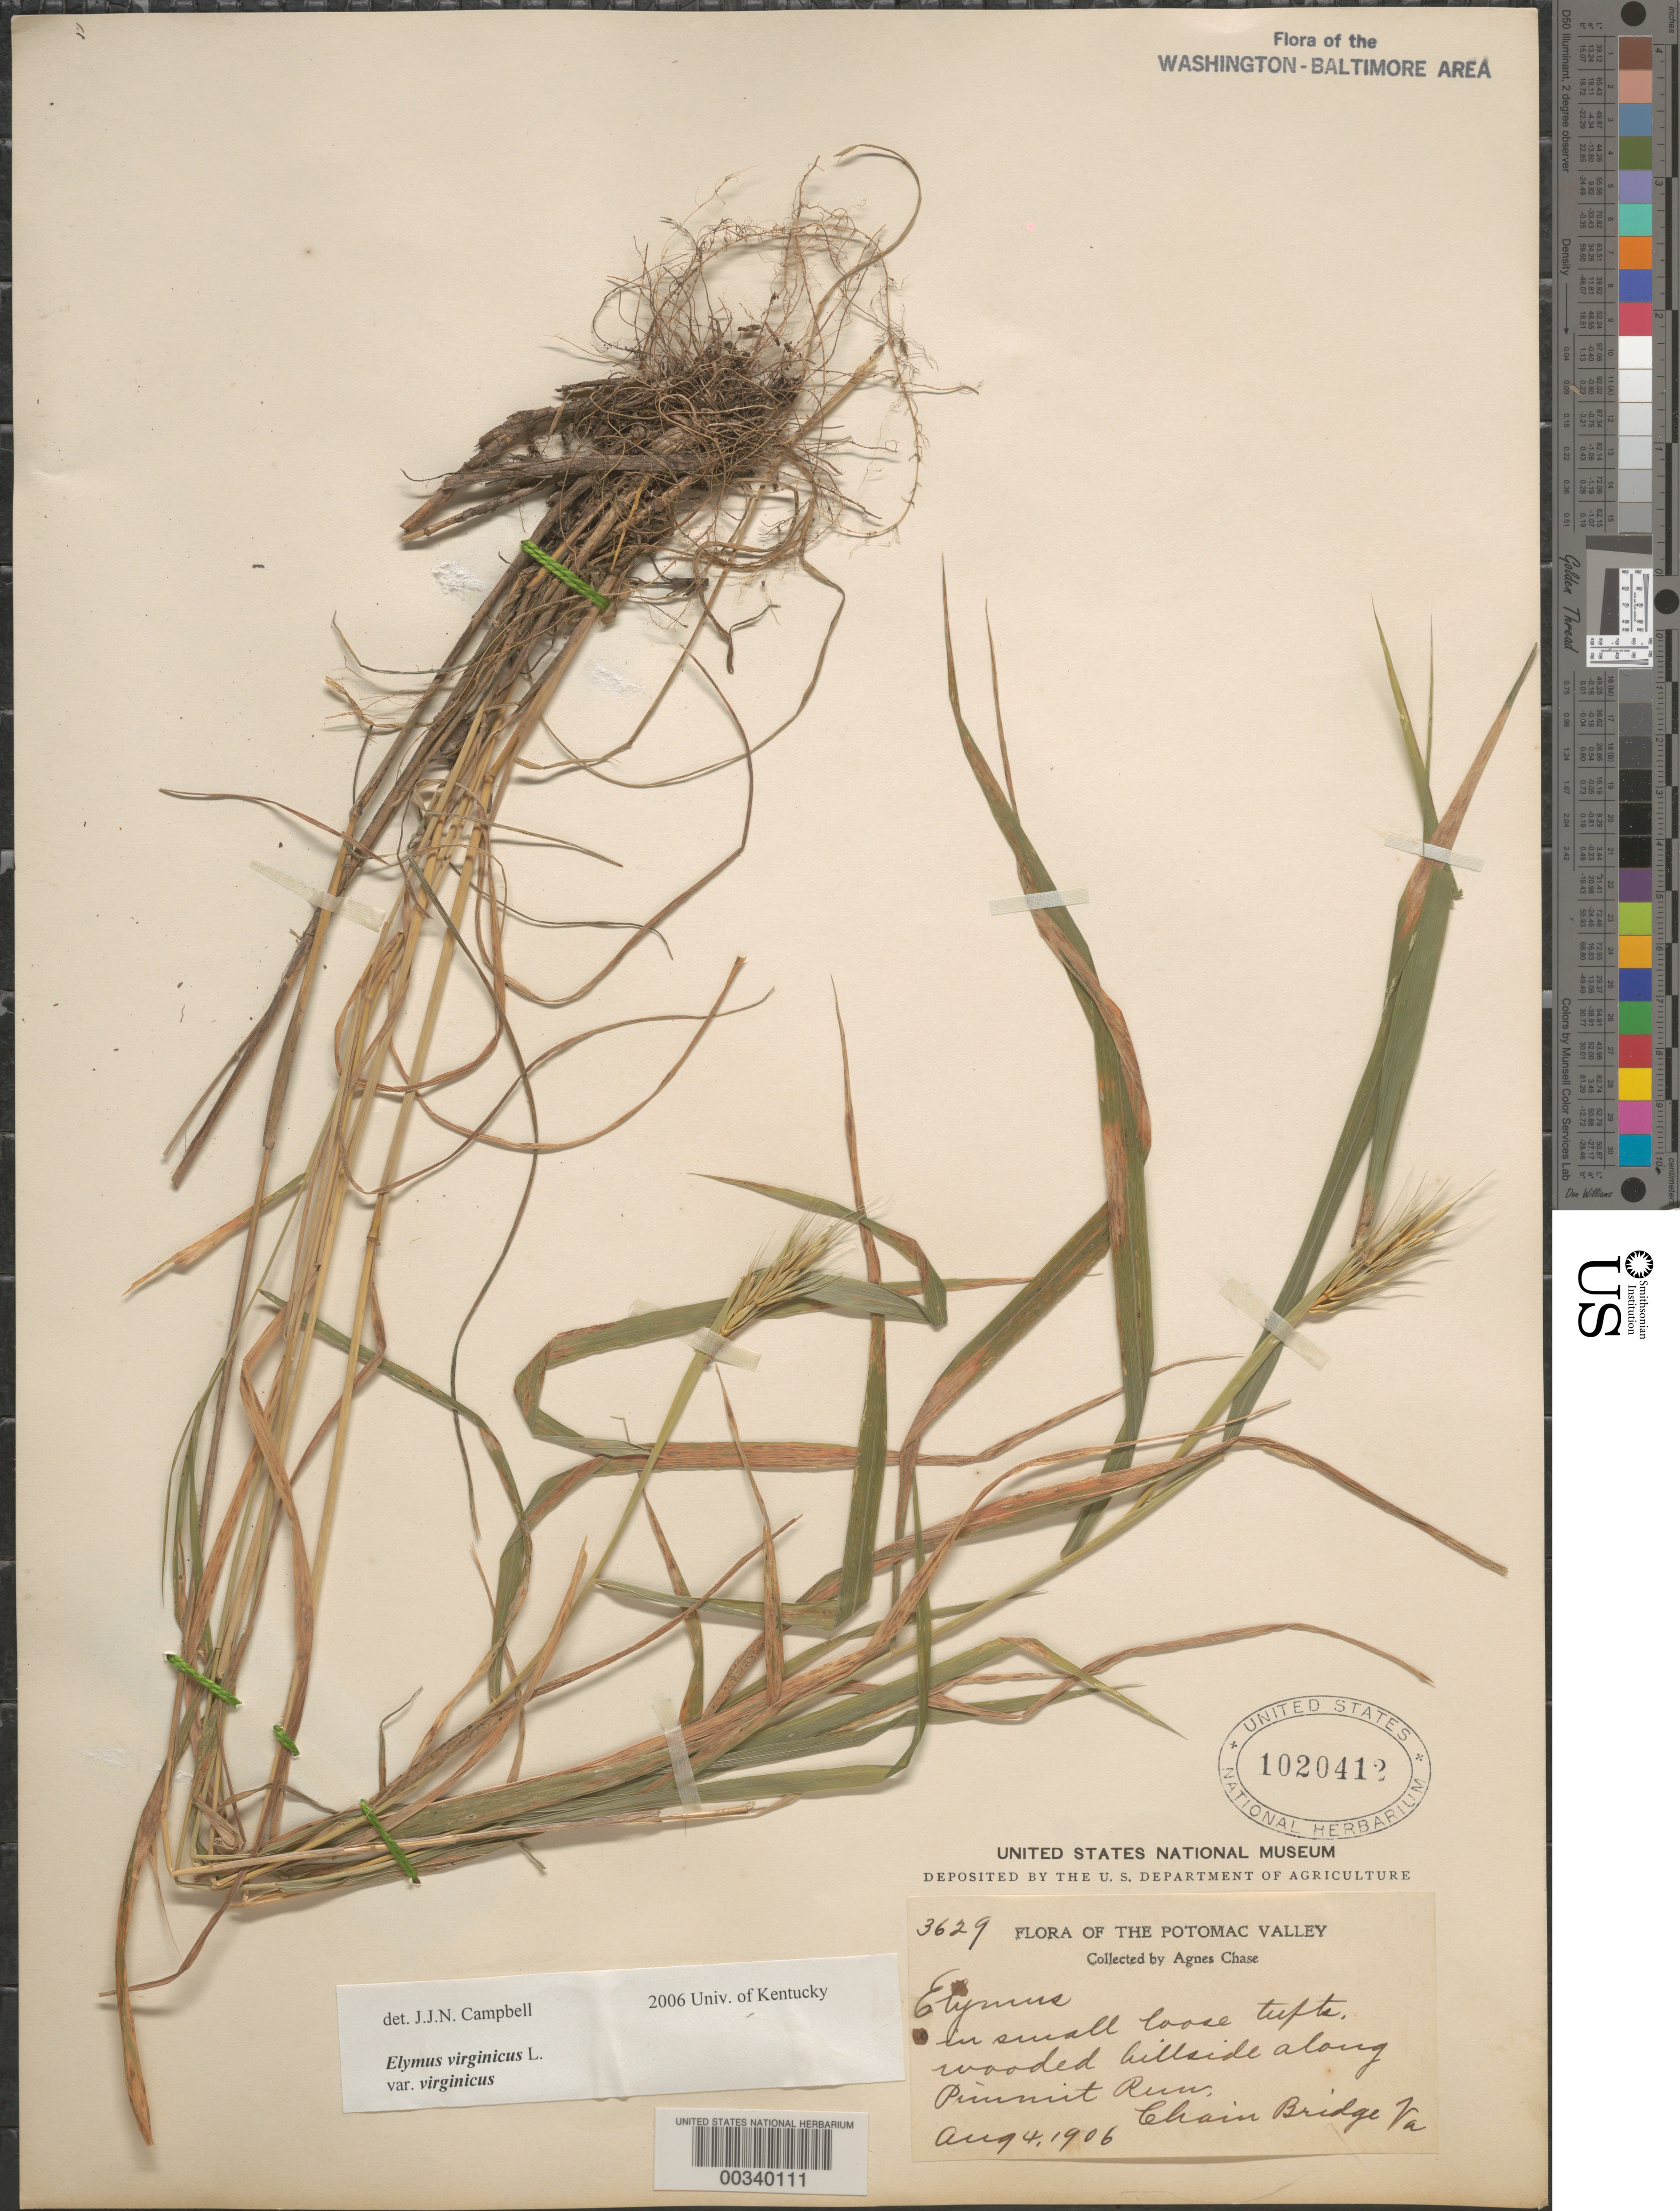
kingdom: Plantae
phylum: Tracheophyta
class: Liliopsida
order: Poales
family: Poaceae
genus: Elymus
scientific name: Elymus virginicus var. virginicus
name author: L.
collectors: A. Chase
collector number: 3629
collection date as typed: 04 Aug 1906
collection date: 1906-08-04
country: United States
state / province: Virginia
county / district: Fairfax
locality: Pimmits Run, Chain Bridge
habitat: Wooded hillside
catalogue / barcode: US 1020412